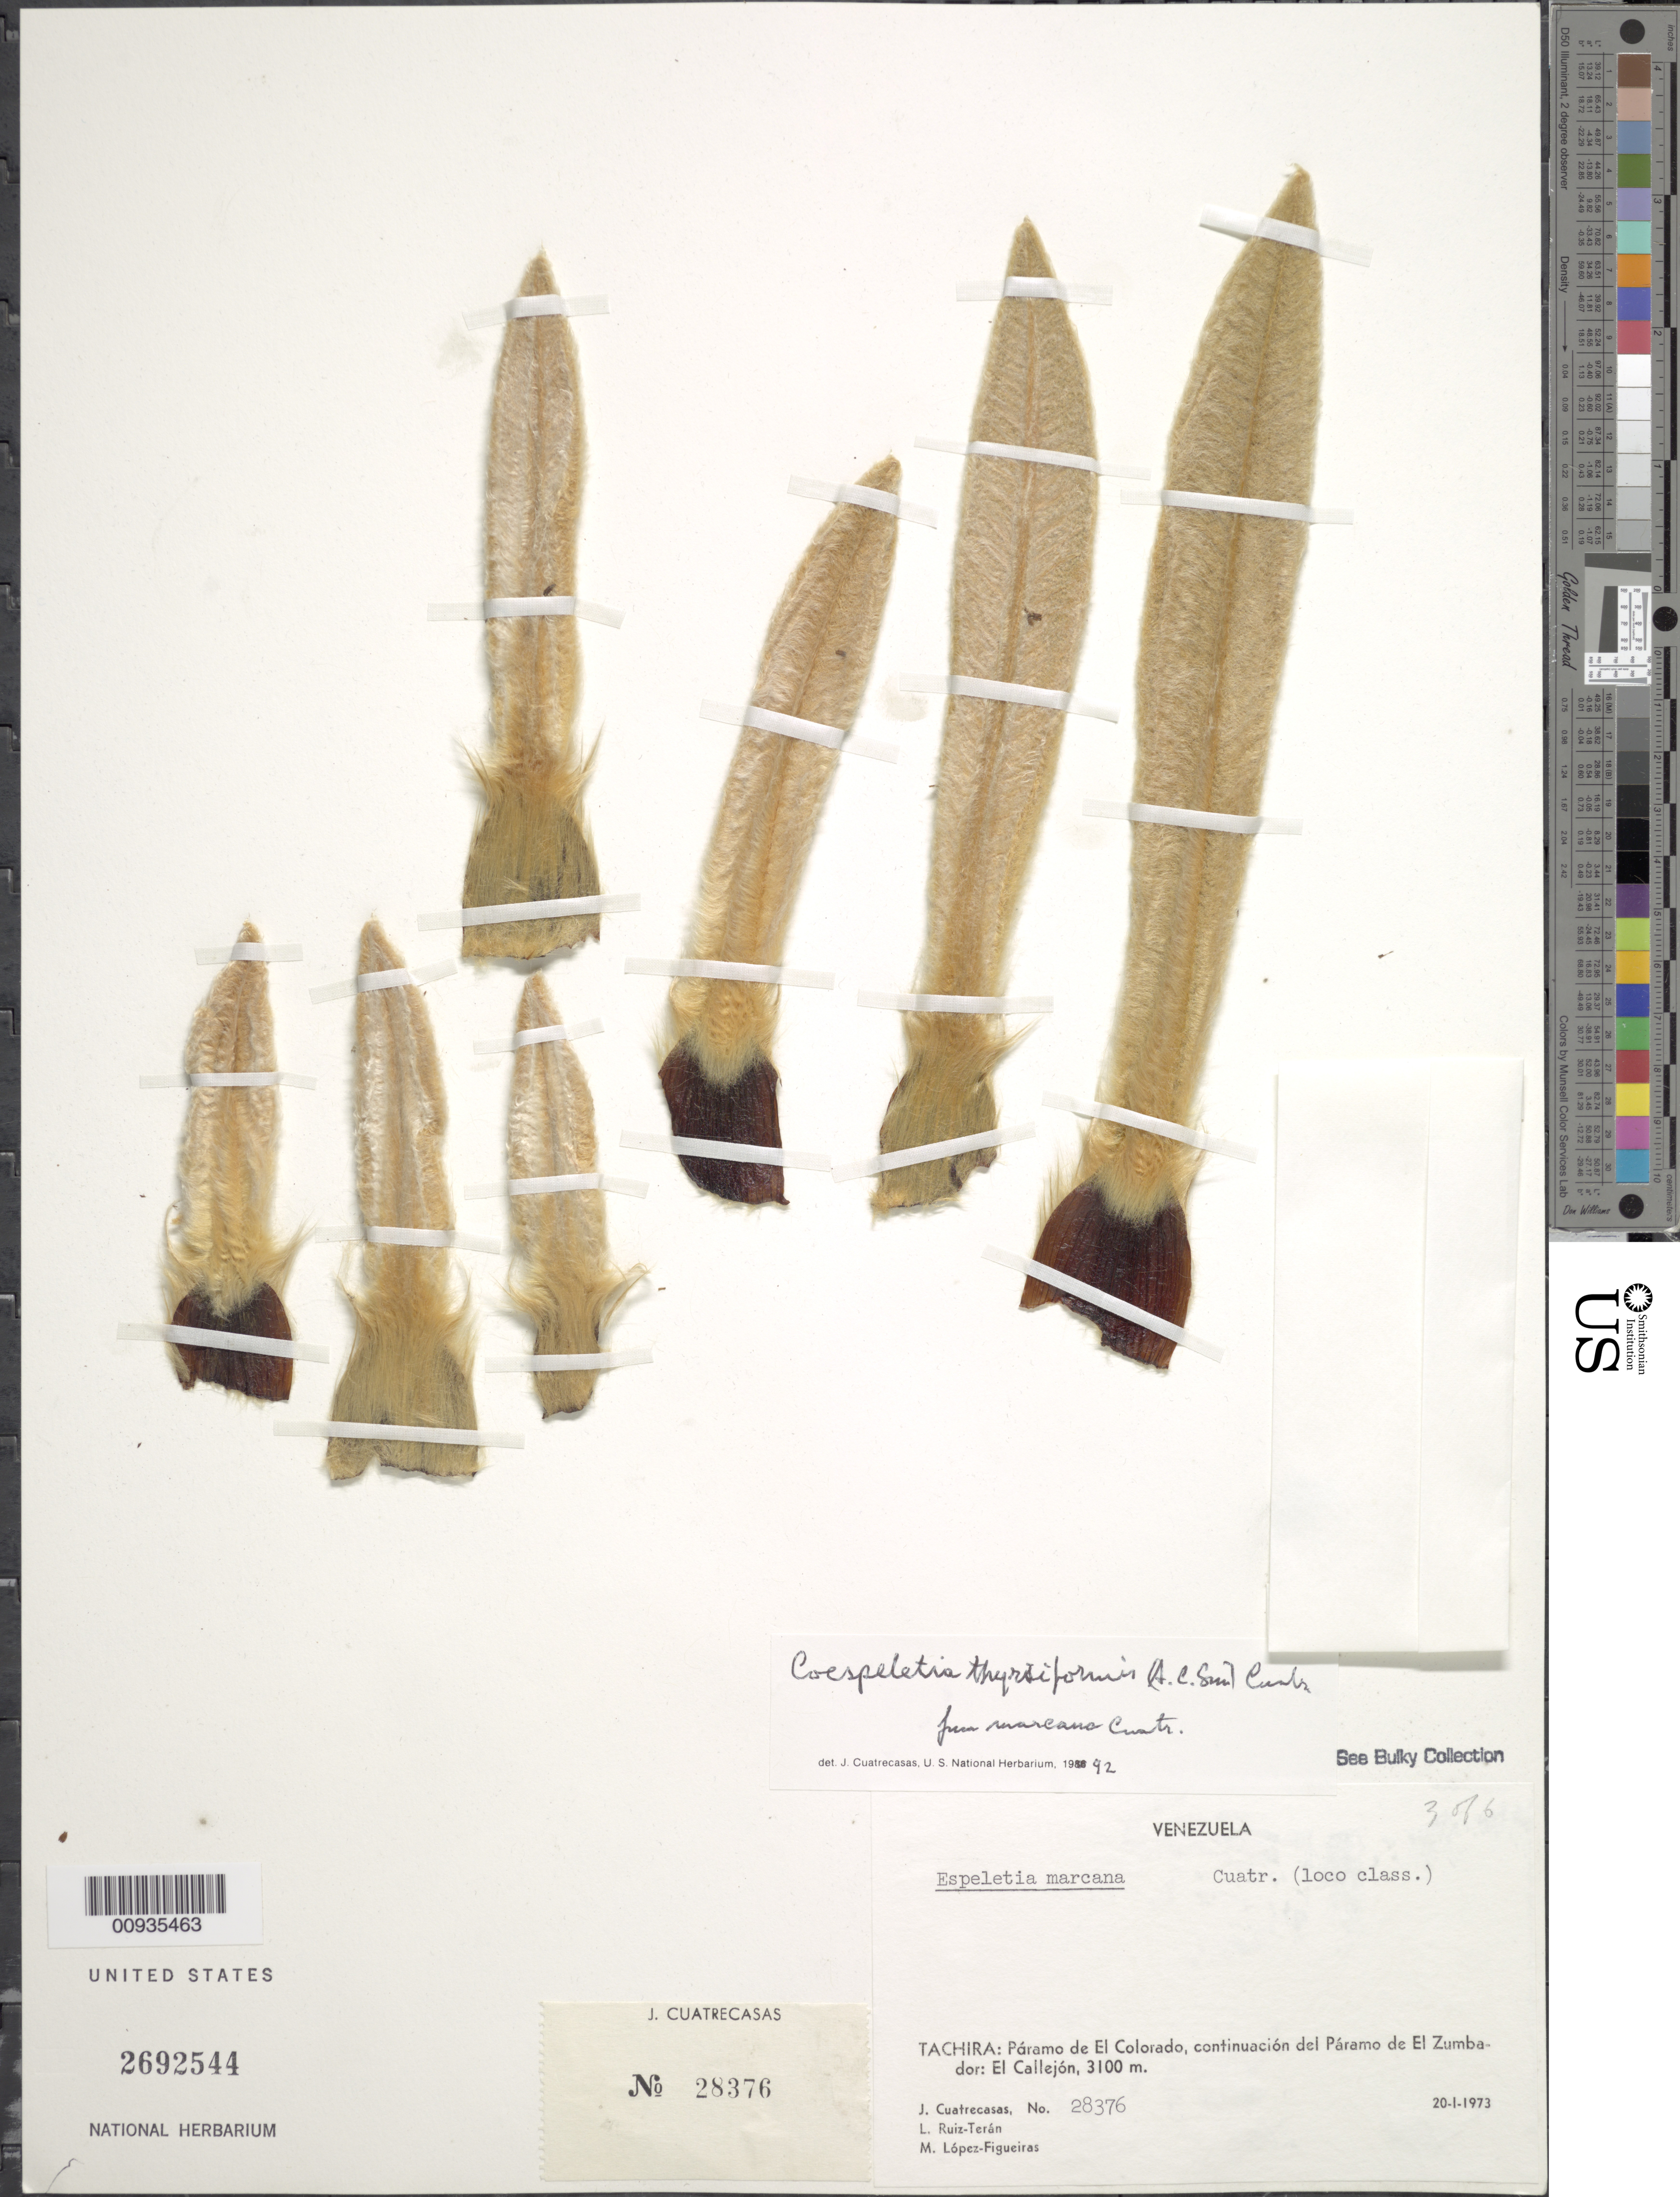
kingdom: Plantae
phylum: Tracheophyta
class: Magnoliopsida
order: Asterales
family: Asteraceae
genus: Coespeletia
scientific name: Coespeletia thyrsiformis f. marcana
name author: (A.C. Sm.) Cuatrec.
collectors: J. Cuatrecasas, L. E. Ruíz-Terán & M. López Figueiras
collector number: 28376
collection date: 1973-01-20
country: Venezuela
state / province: Táchira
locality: Páramo del Colorado. Continuación del Páramo de El Zumbador:El Callejón.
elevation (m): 3100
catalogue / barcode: US 2692544